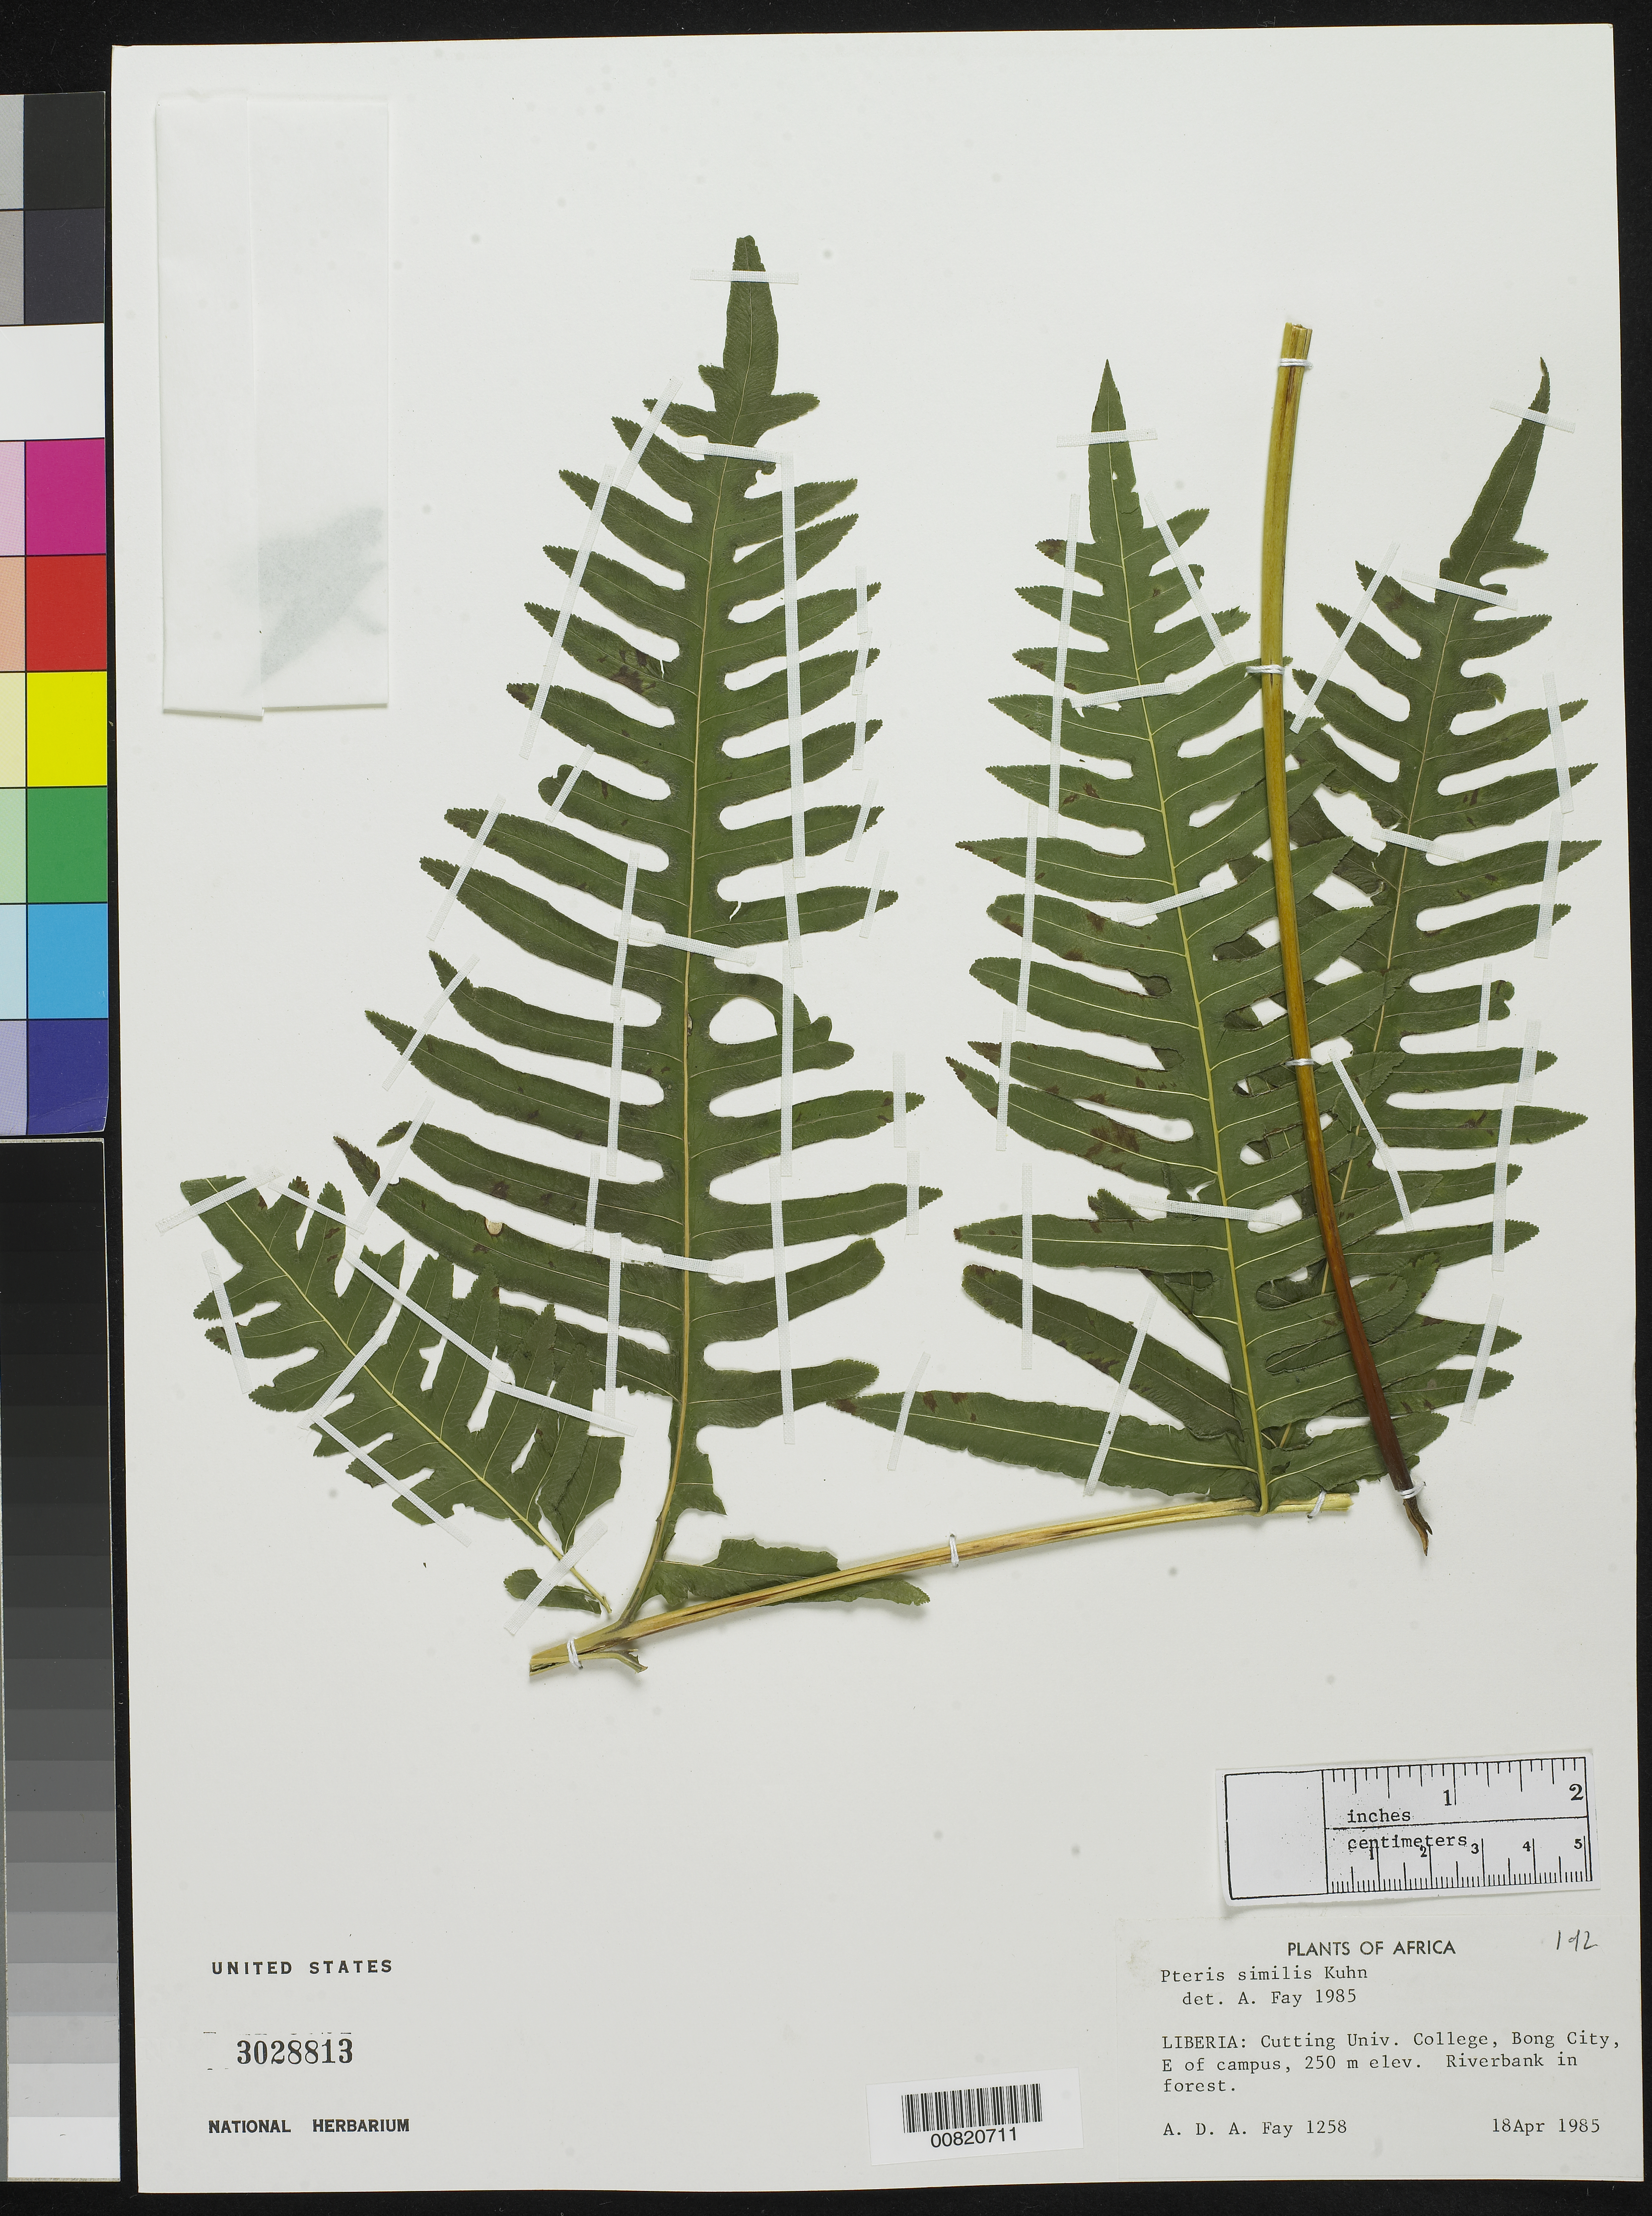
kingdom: Plantae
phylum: Tracheophyta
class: Polypodiopsida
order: Polypodiales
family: Pteridaceae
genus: Pteris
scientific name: Pteris similis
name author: Kuhn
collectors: A. Fay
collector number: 1258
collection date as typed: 18 Apr 1985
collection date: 1985-04-18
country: Liberia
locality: Cuttington Univ. College, Bong City, E of campus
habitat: Forest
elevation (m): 250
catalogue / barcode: US 3028813